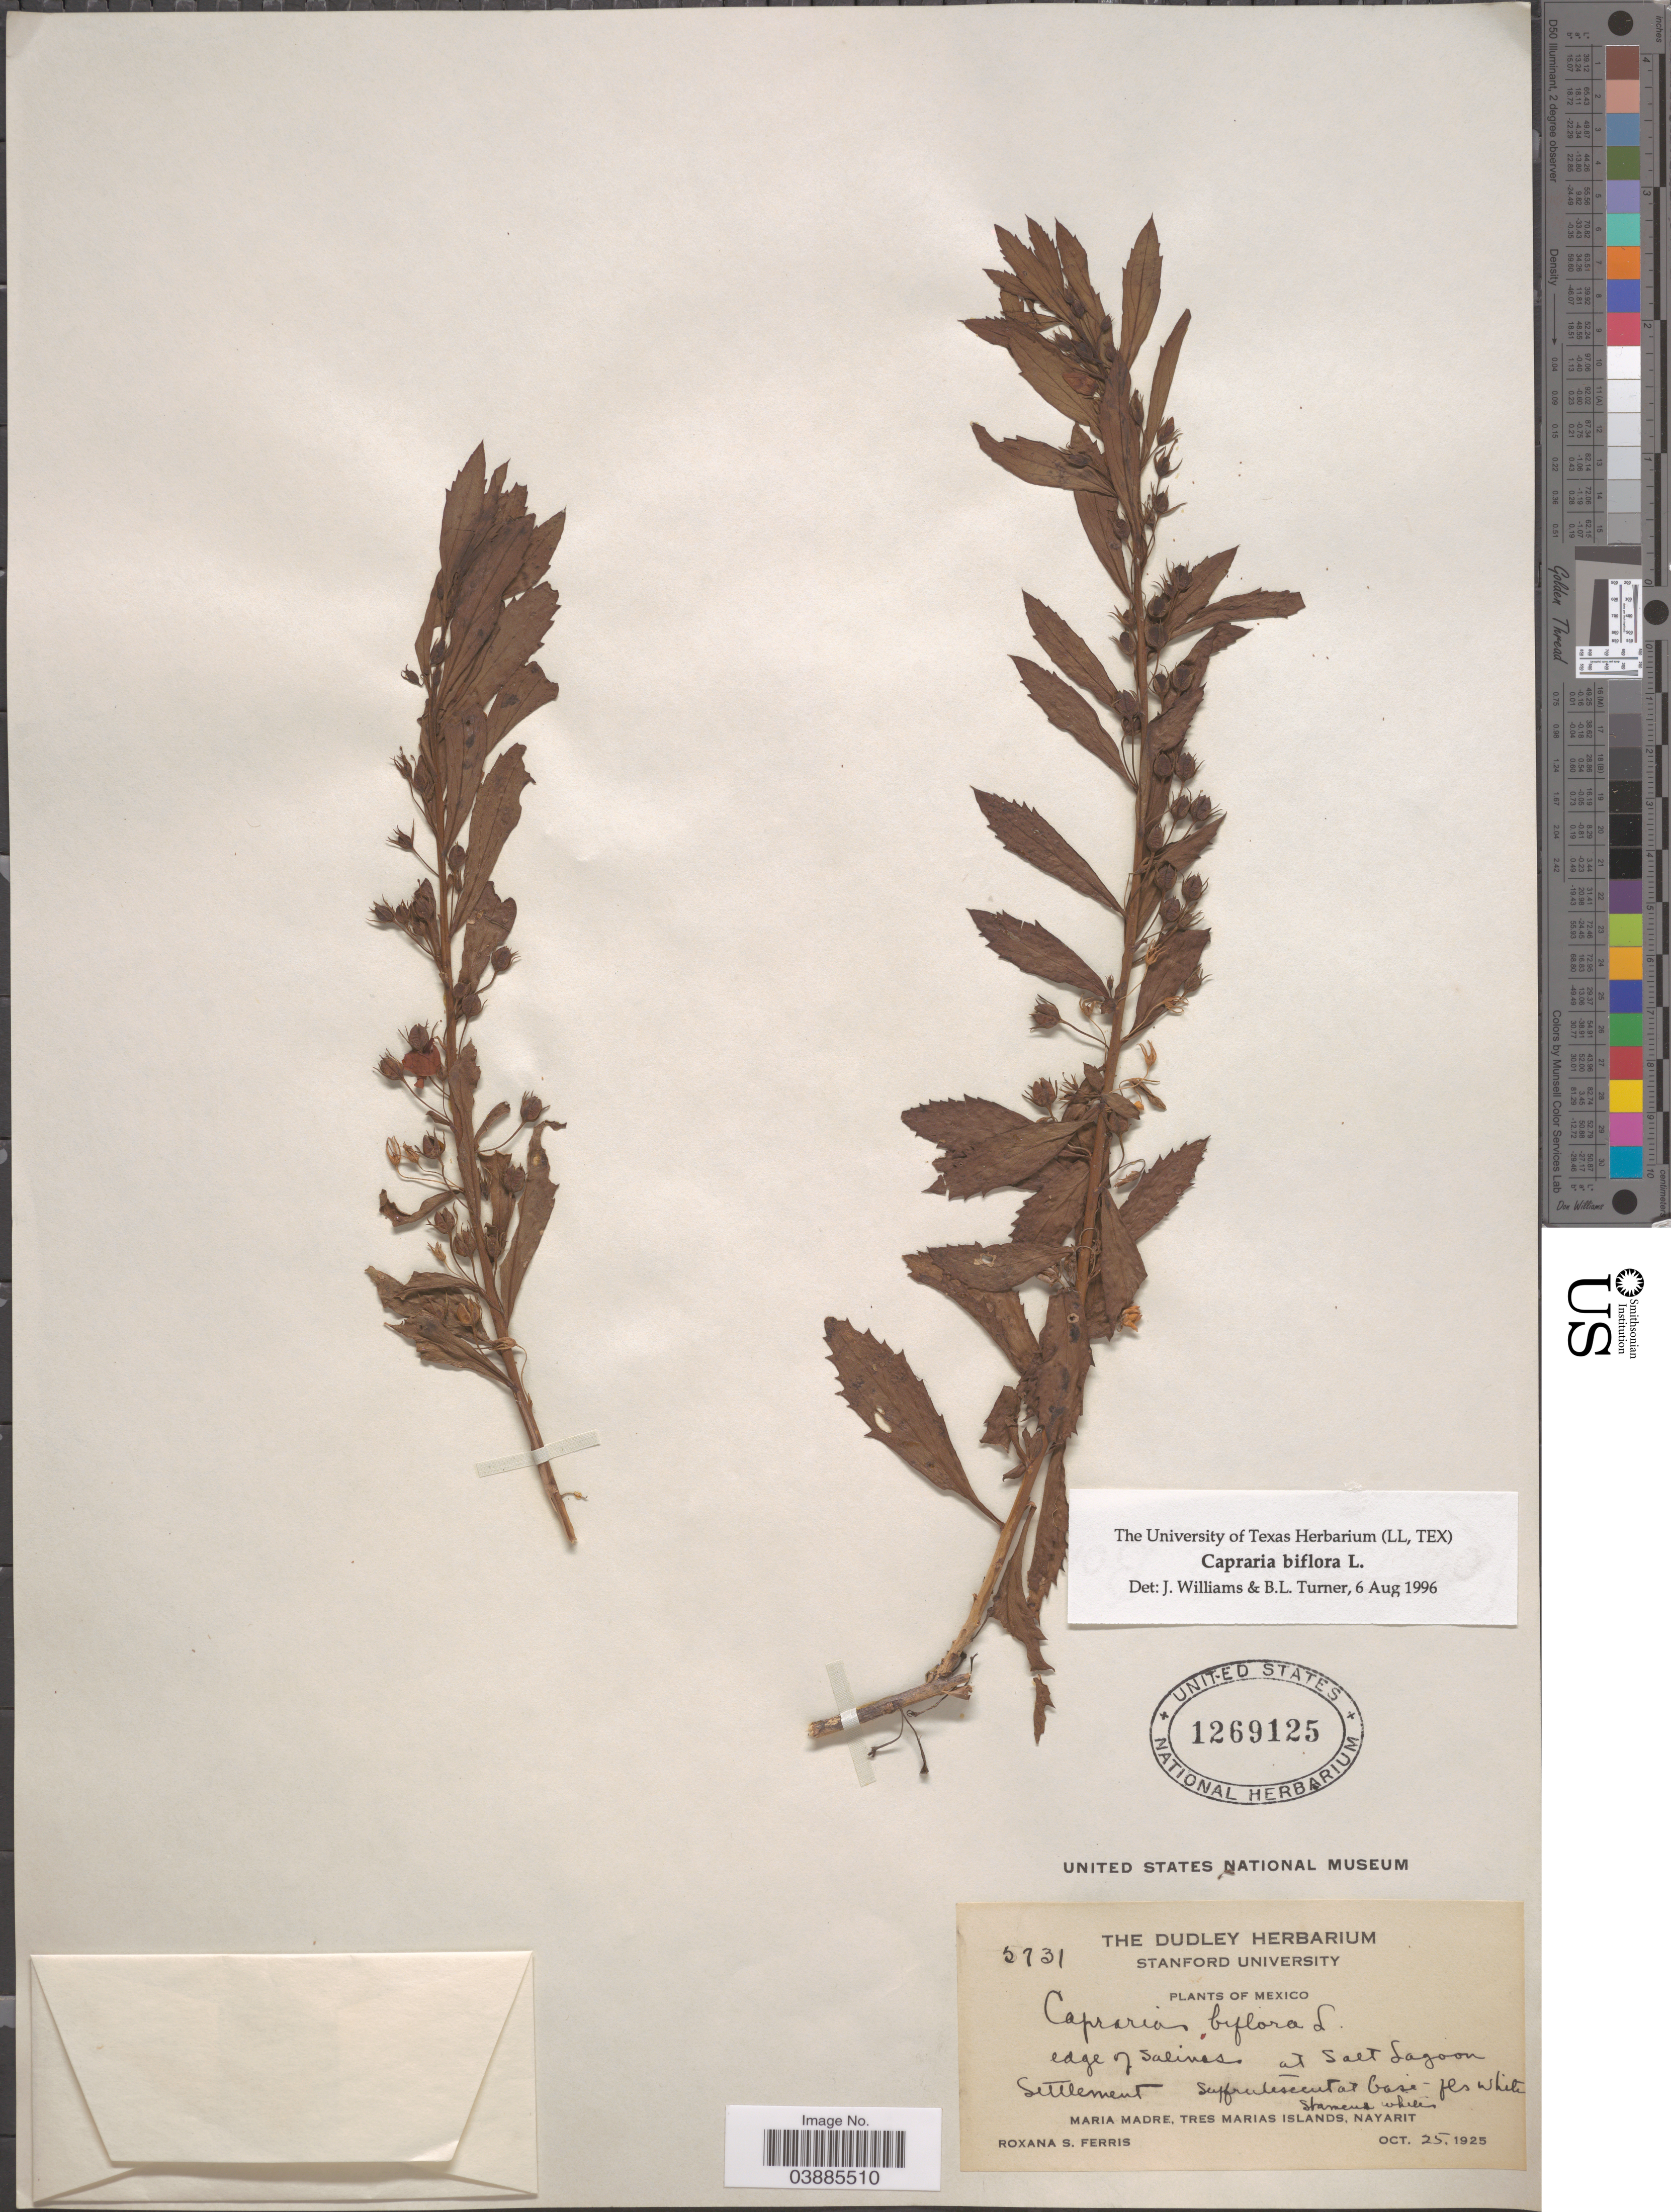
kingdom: Plantae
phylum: Tracheophyta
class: Magnoliopsida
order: Lamiales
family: Scrophulariaceae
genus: Capraria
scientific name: Capraria biflora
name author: L.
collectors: R. S. Ferris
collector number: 5731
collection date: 1925-10-25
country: Mexico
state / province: Nayarit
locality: Edge of Salinas at Salt Lagoon. Settlement. Maria Madre, Tres Marias Islands.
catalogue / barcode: US 1269125